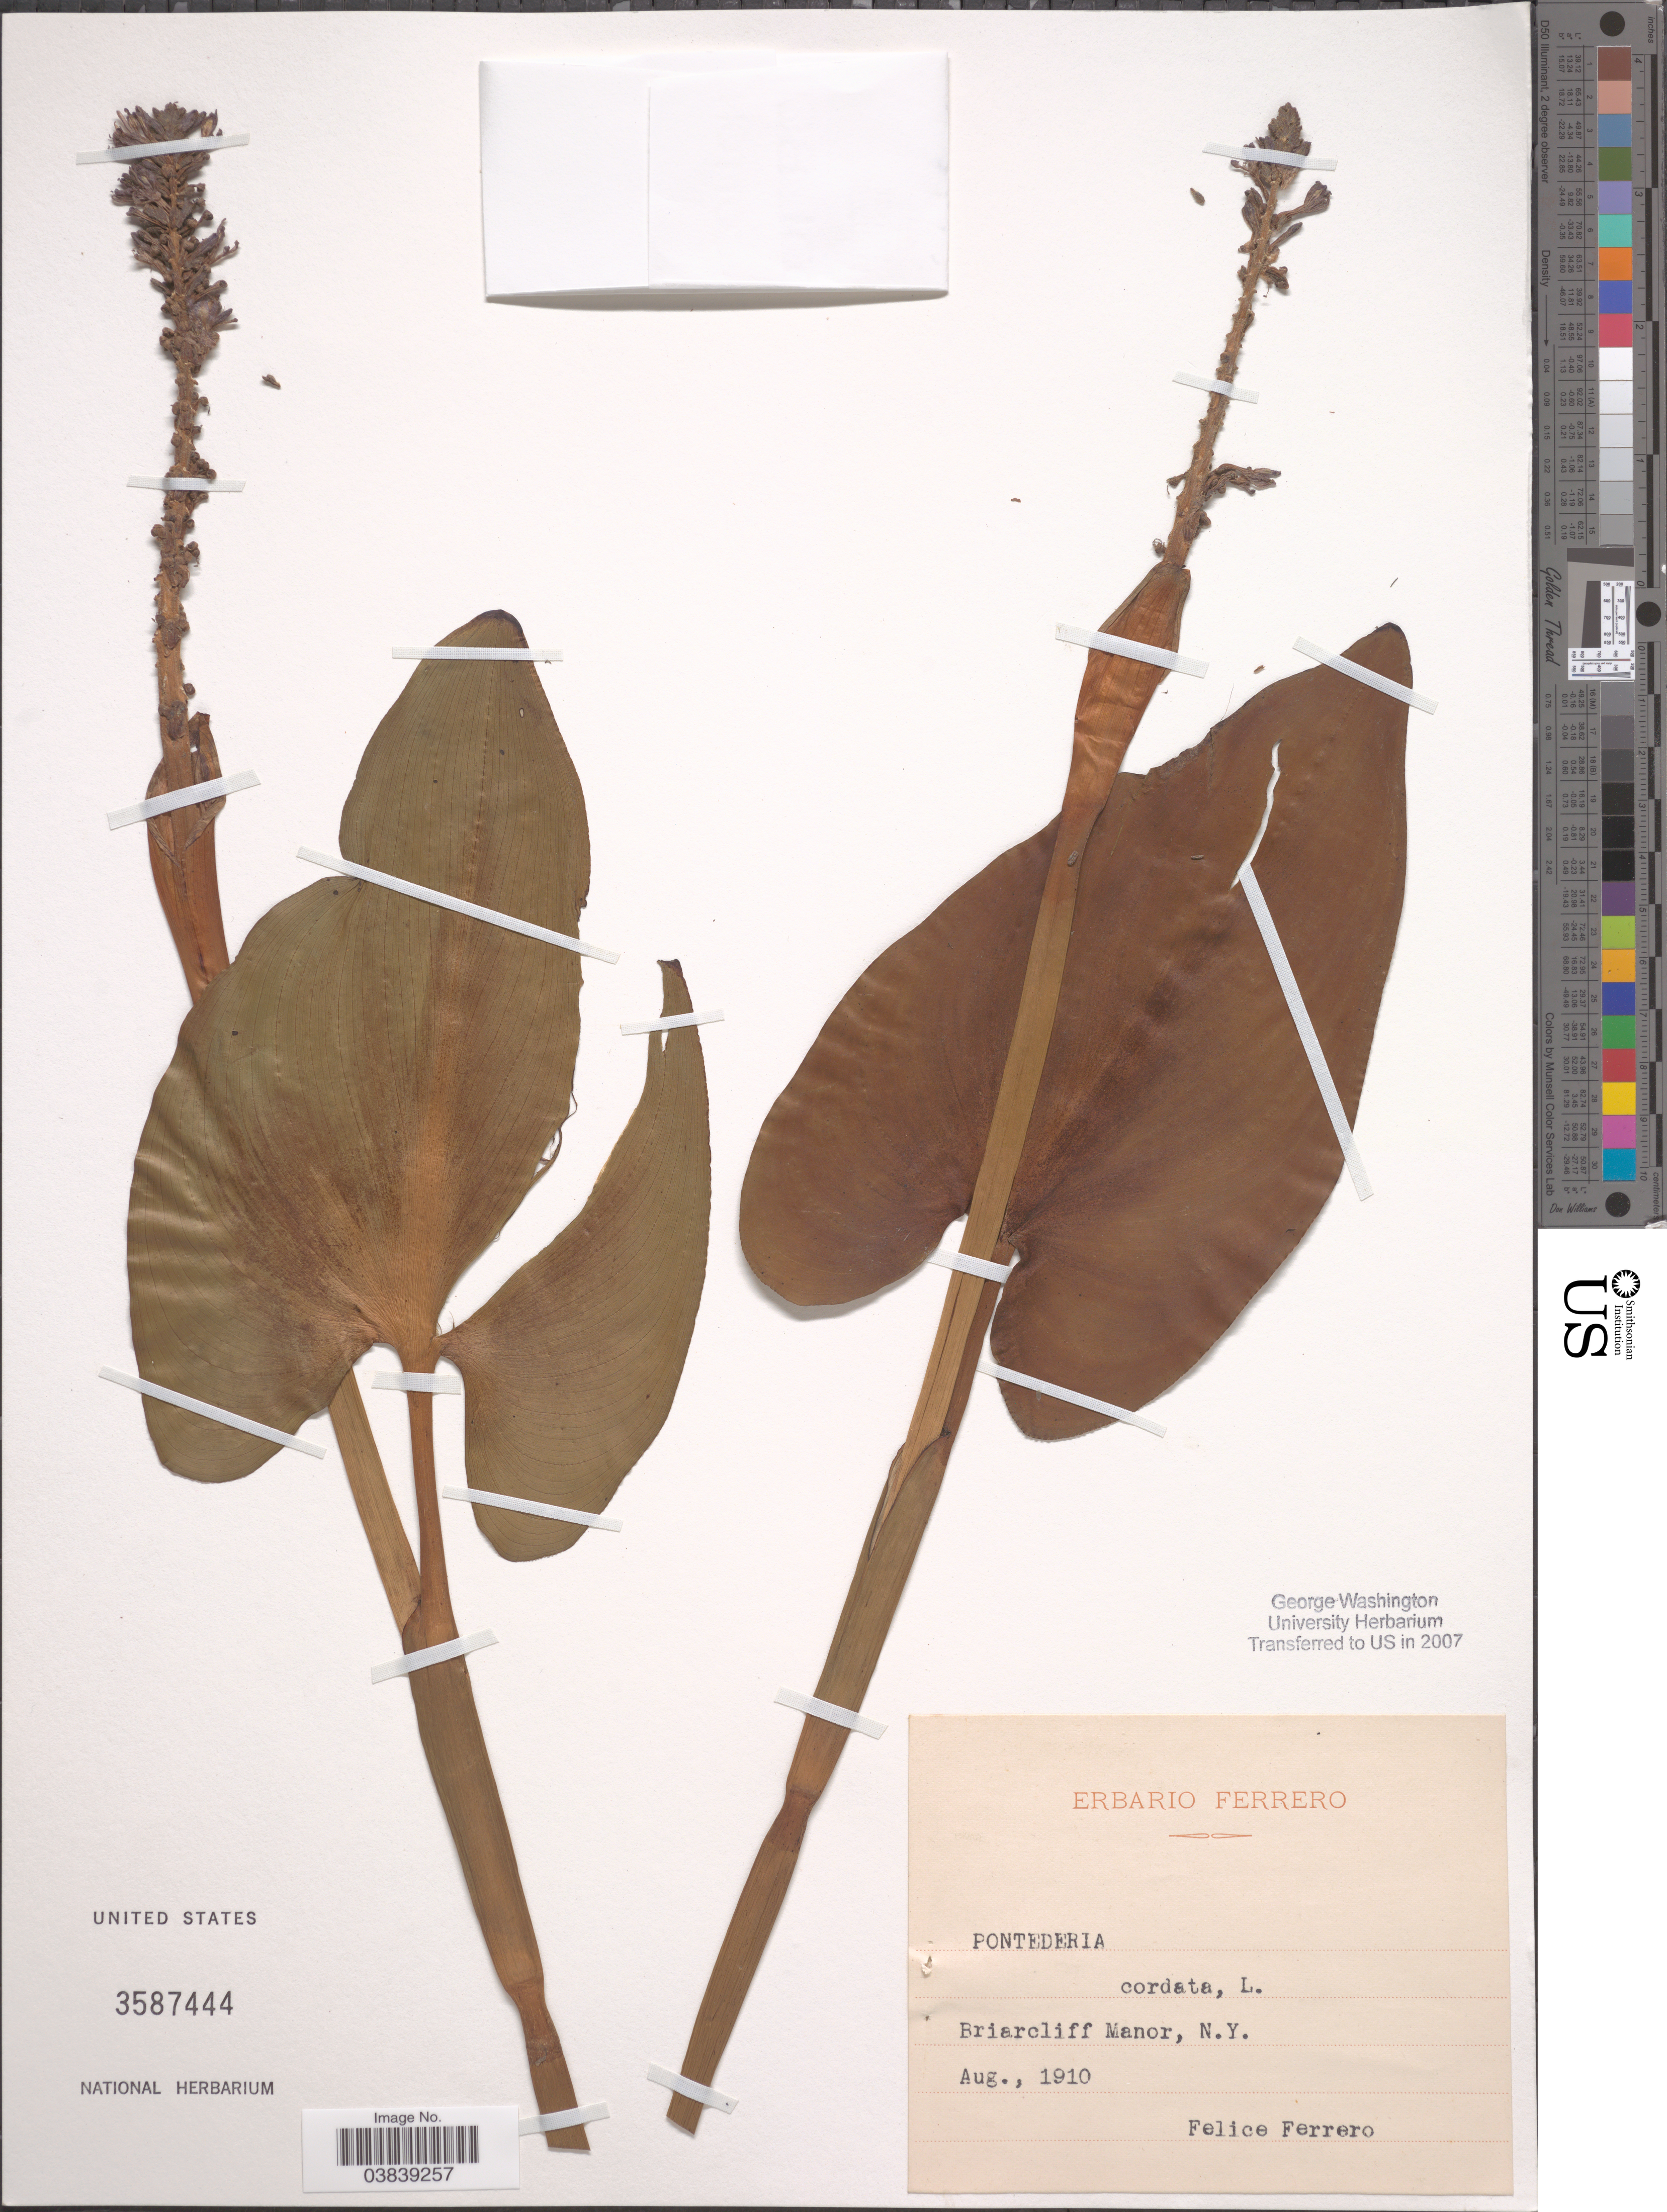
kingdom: Plantae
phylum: Tracheophyta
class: Liliopsida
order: Commelinales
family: Pontederiaceae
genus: Pontederia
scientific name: Pontederia cordata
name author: L.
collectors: F. Ferrero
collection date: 1910-08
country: United States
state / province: New York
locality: Briarcliff Manor.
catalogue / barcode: US 3587444